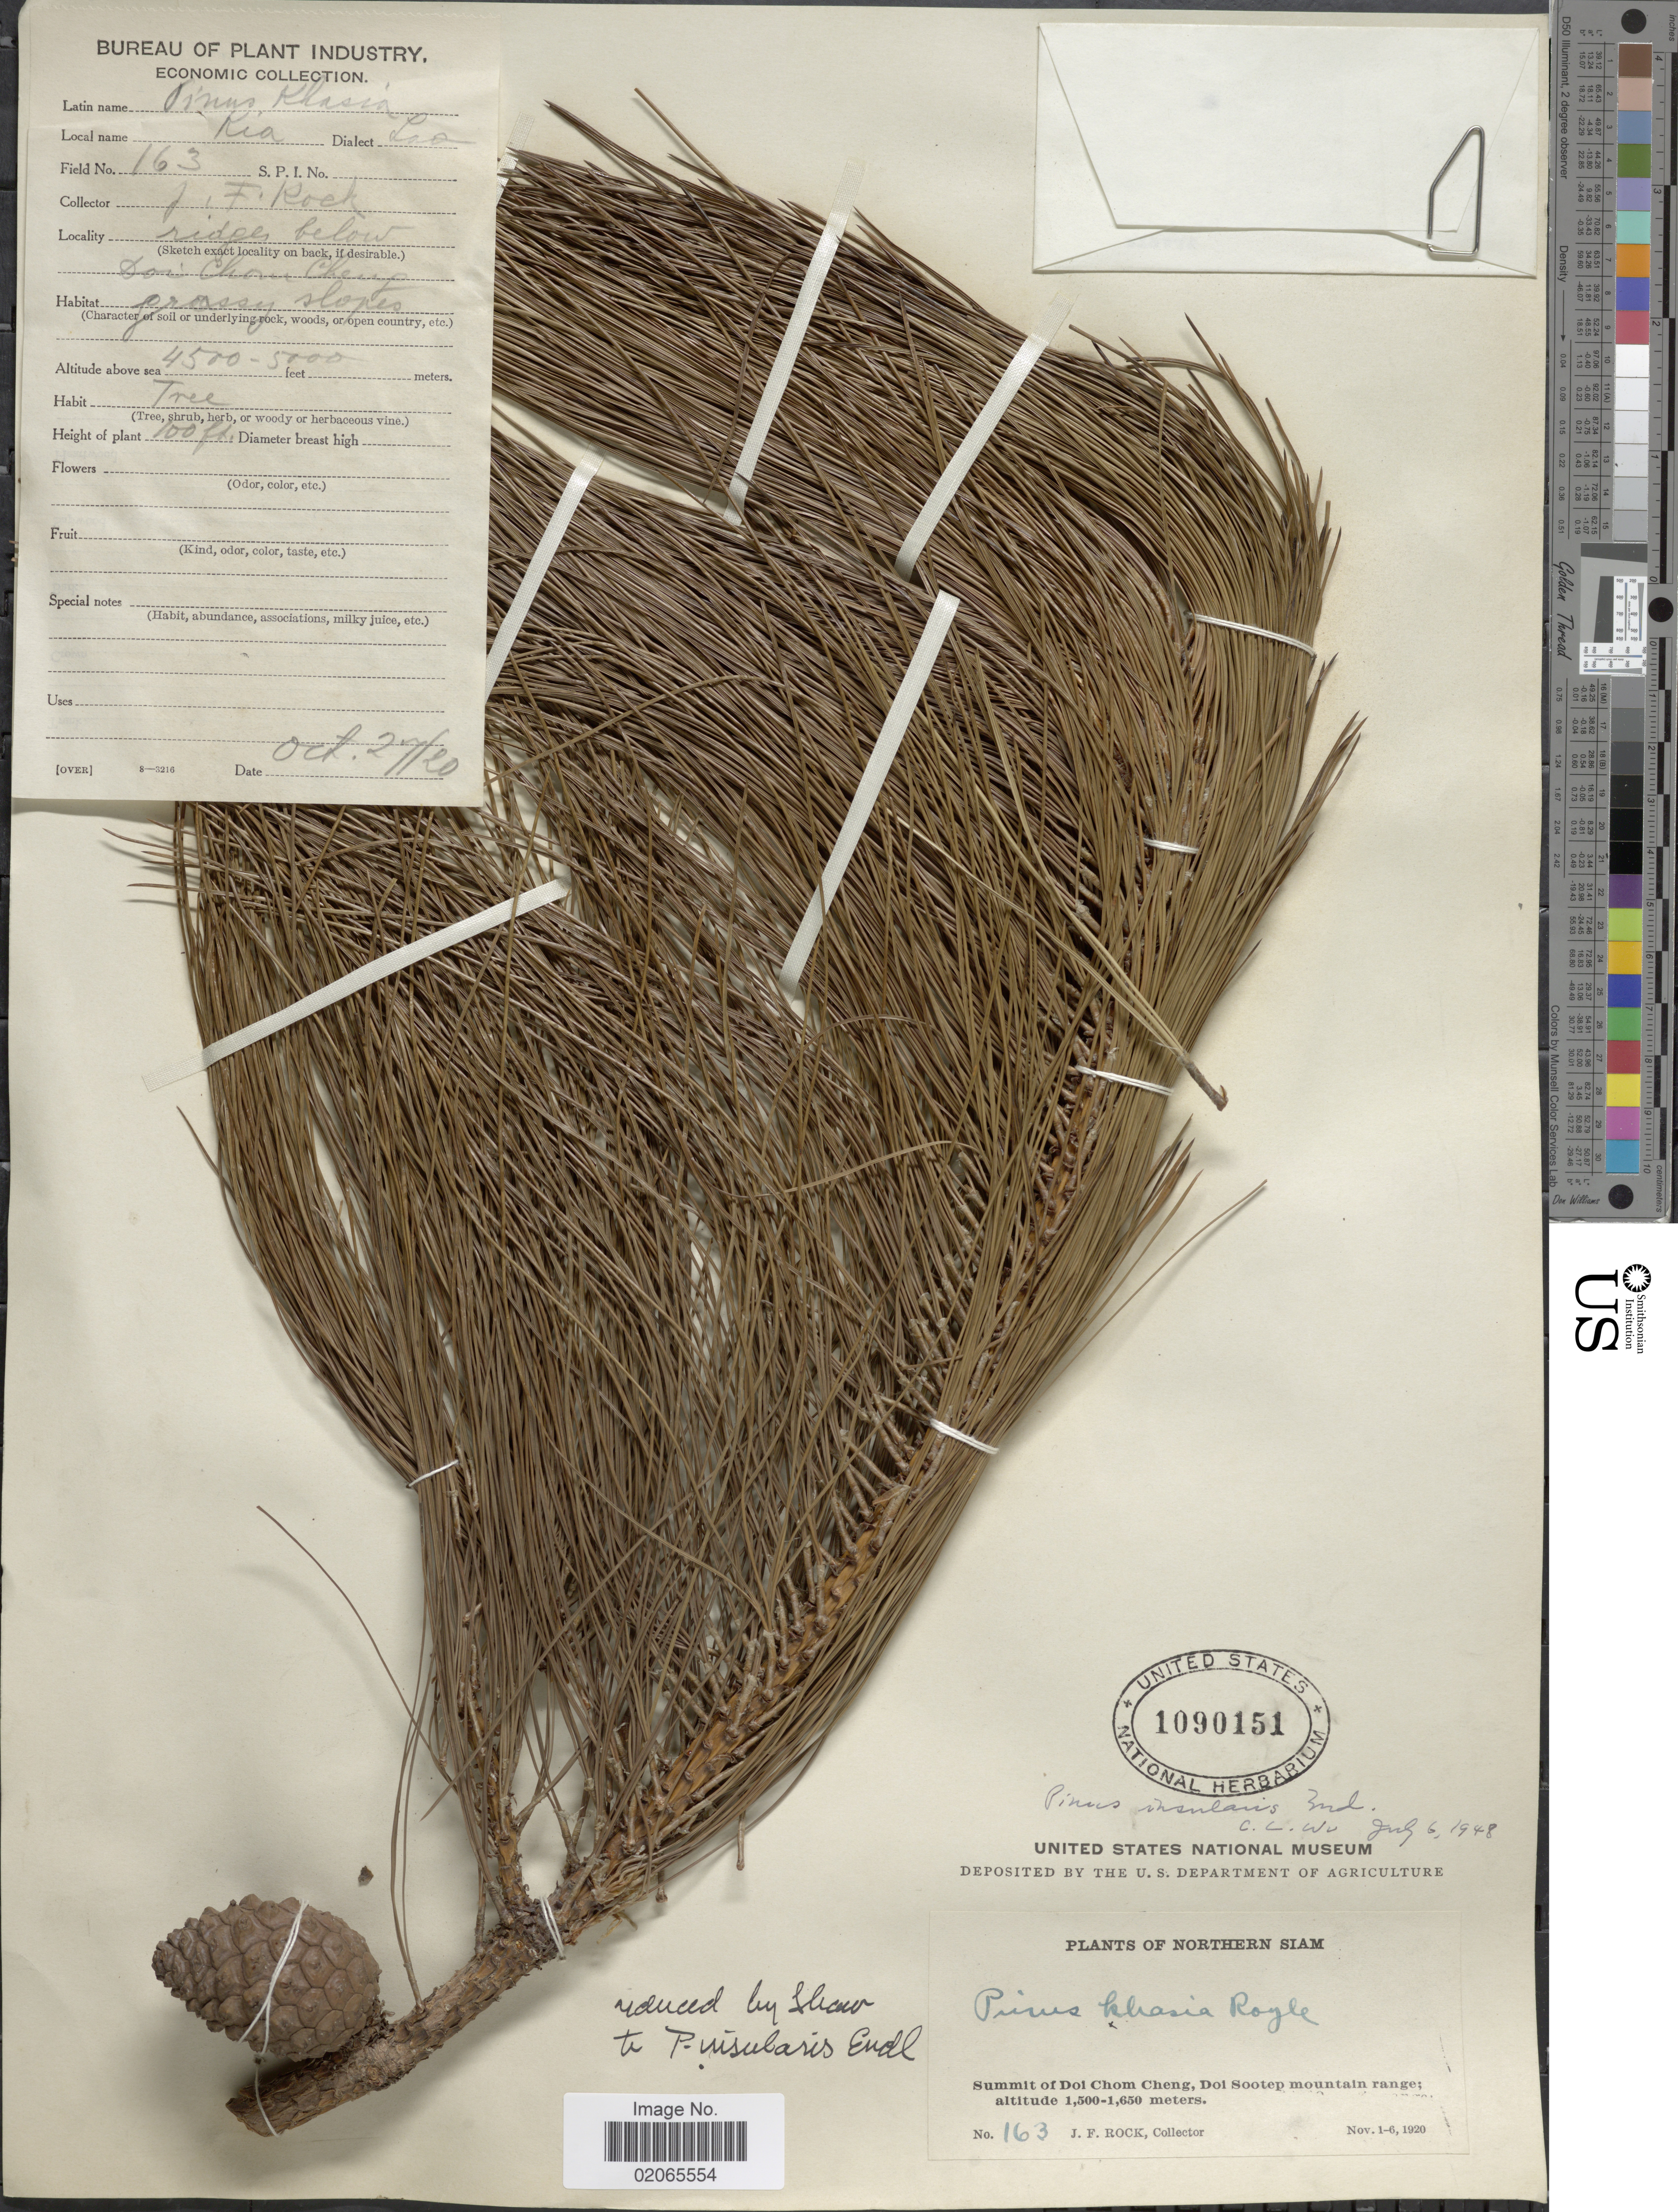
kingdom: Plantae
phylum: Tracheophyta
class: Pinopsida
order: Pinales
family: Pinaceae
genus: Pinus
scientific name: Pinus insularis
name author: Endl.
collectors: J. Rock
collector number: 163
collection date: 1920-11-01/1920-11-06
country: Thailand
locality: Northern Siam, Summit of Doi Chom Cheng, Doi Sootep mountain range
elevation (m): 1500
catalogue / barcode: US 1090151